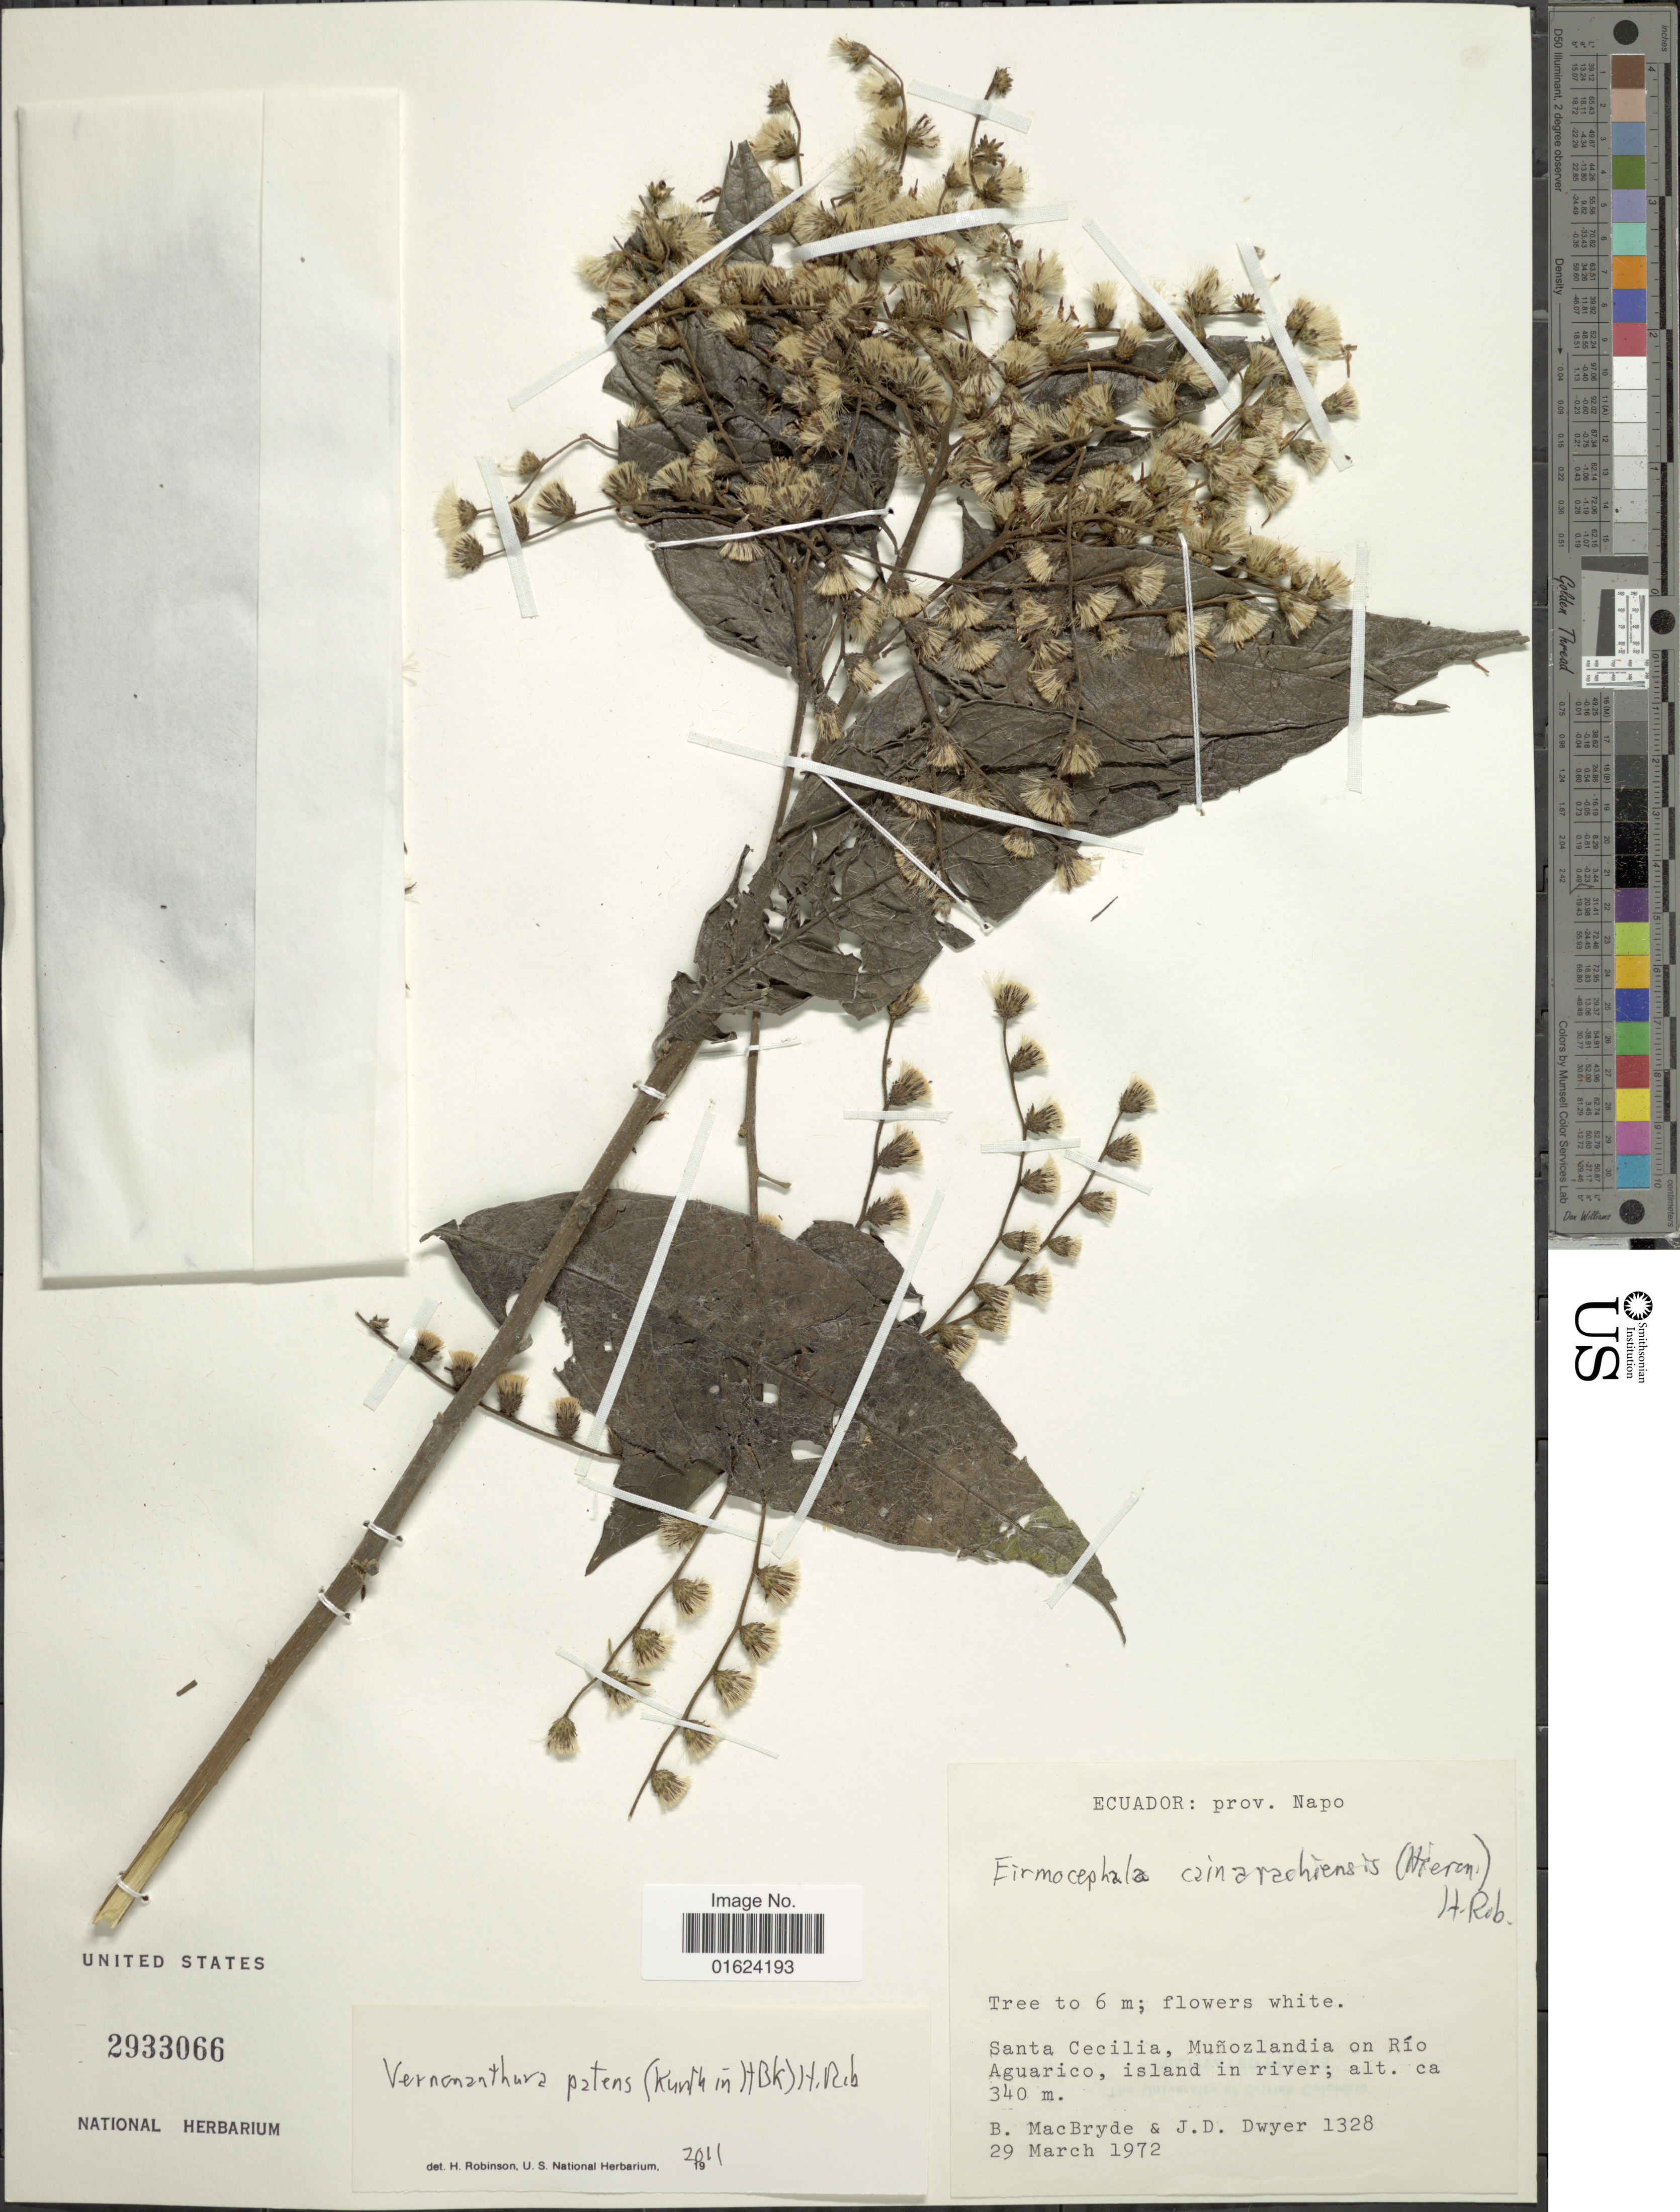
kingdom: Plantae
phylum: Tracheophyta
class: Magnoliopsida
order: Asterales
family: Asteraceae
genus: Vernonanthura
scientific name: Vernonanthura patens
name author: (Kunth) H. Rob.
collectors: B. MacBryde & J. D. Dwyer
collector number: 1328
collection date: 1972-03-29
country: Ecuador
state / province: Napo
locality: Ecuador: prov. Napo. Santa Cecilia, Munozlandia on Rio Aguarico , island in river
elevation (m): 340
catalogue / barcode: US 2933066